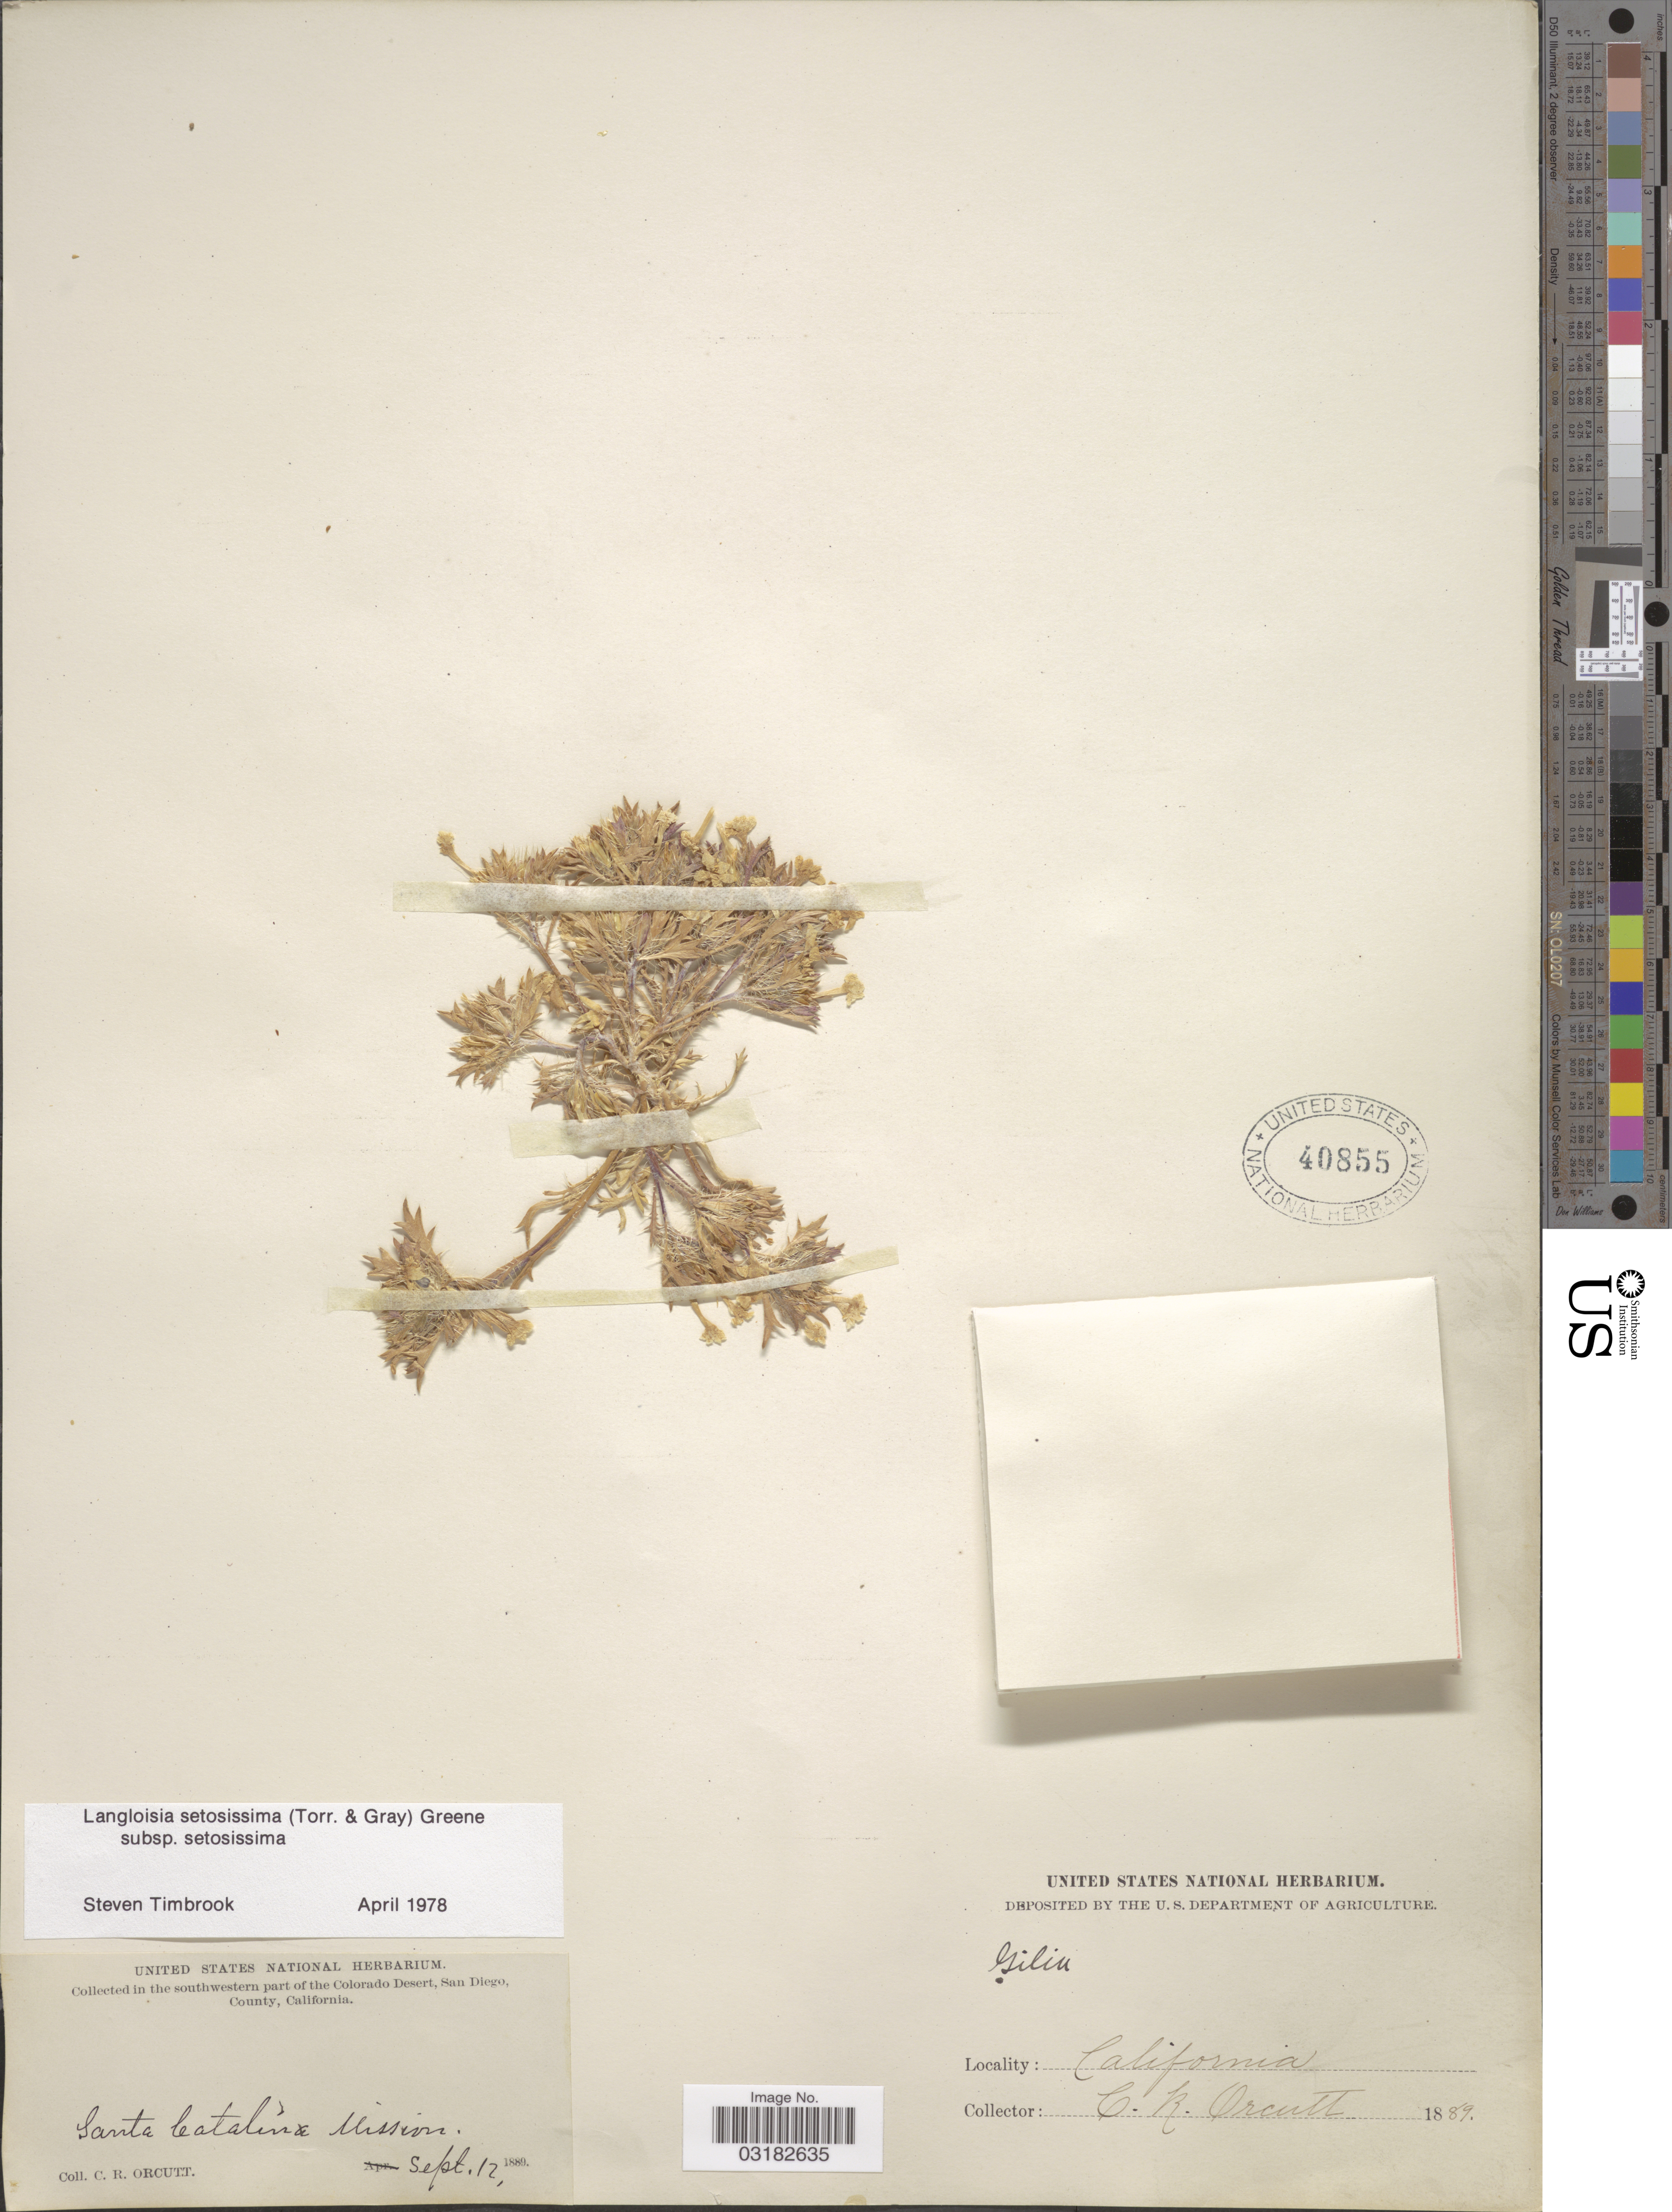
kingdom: Plantae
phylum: Tracheophyta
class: Magnoliopsida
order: Ericales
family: Polemoniaceae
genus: Langloisia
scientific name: Langloisia setosissima subsp. setosissima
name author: (Torr. & A. Gray) Greene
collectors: C. R. Orcutt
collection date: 1989-09-12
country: United States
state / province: California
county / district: San Diego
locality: The southwestern part of the Colorado Desert, San Diego, County. Santa Catalina Mission.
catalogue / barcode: US 40855